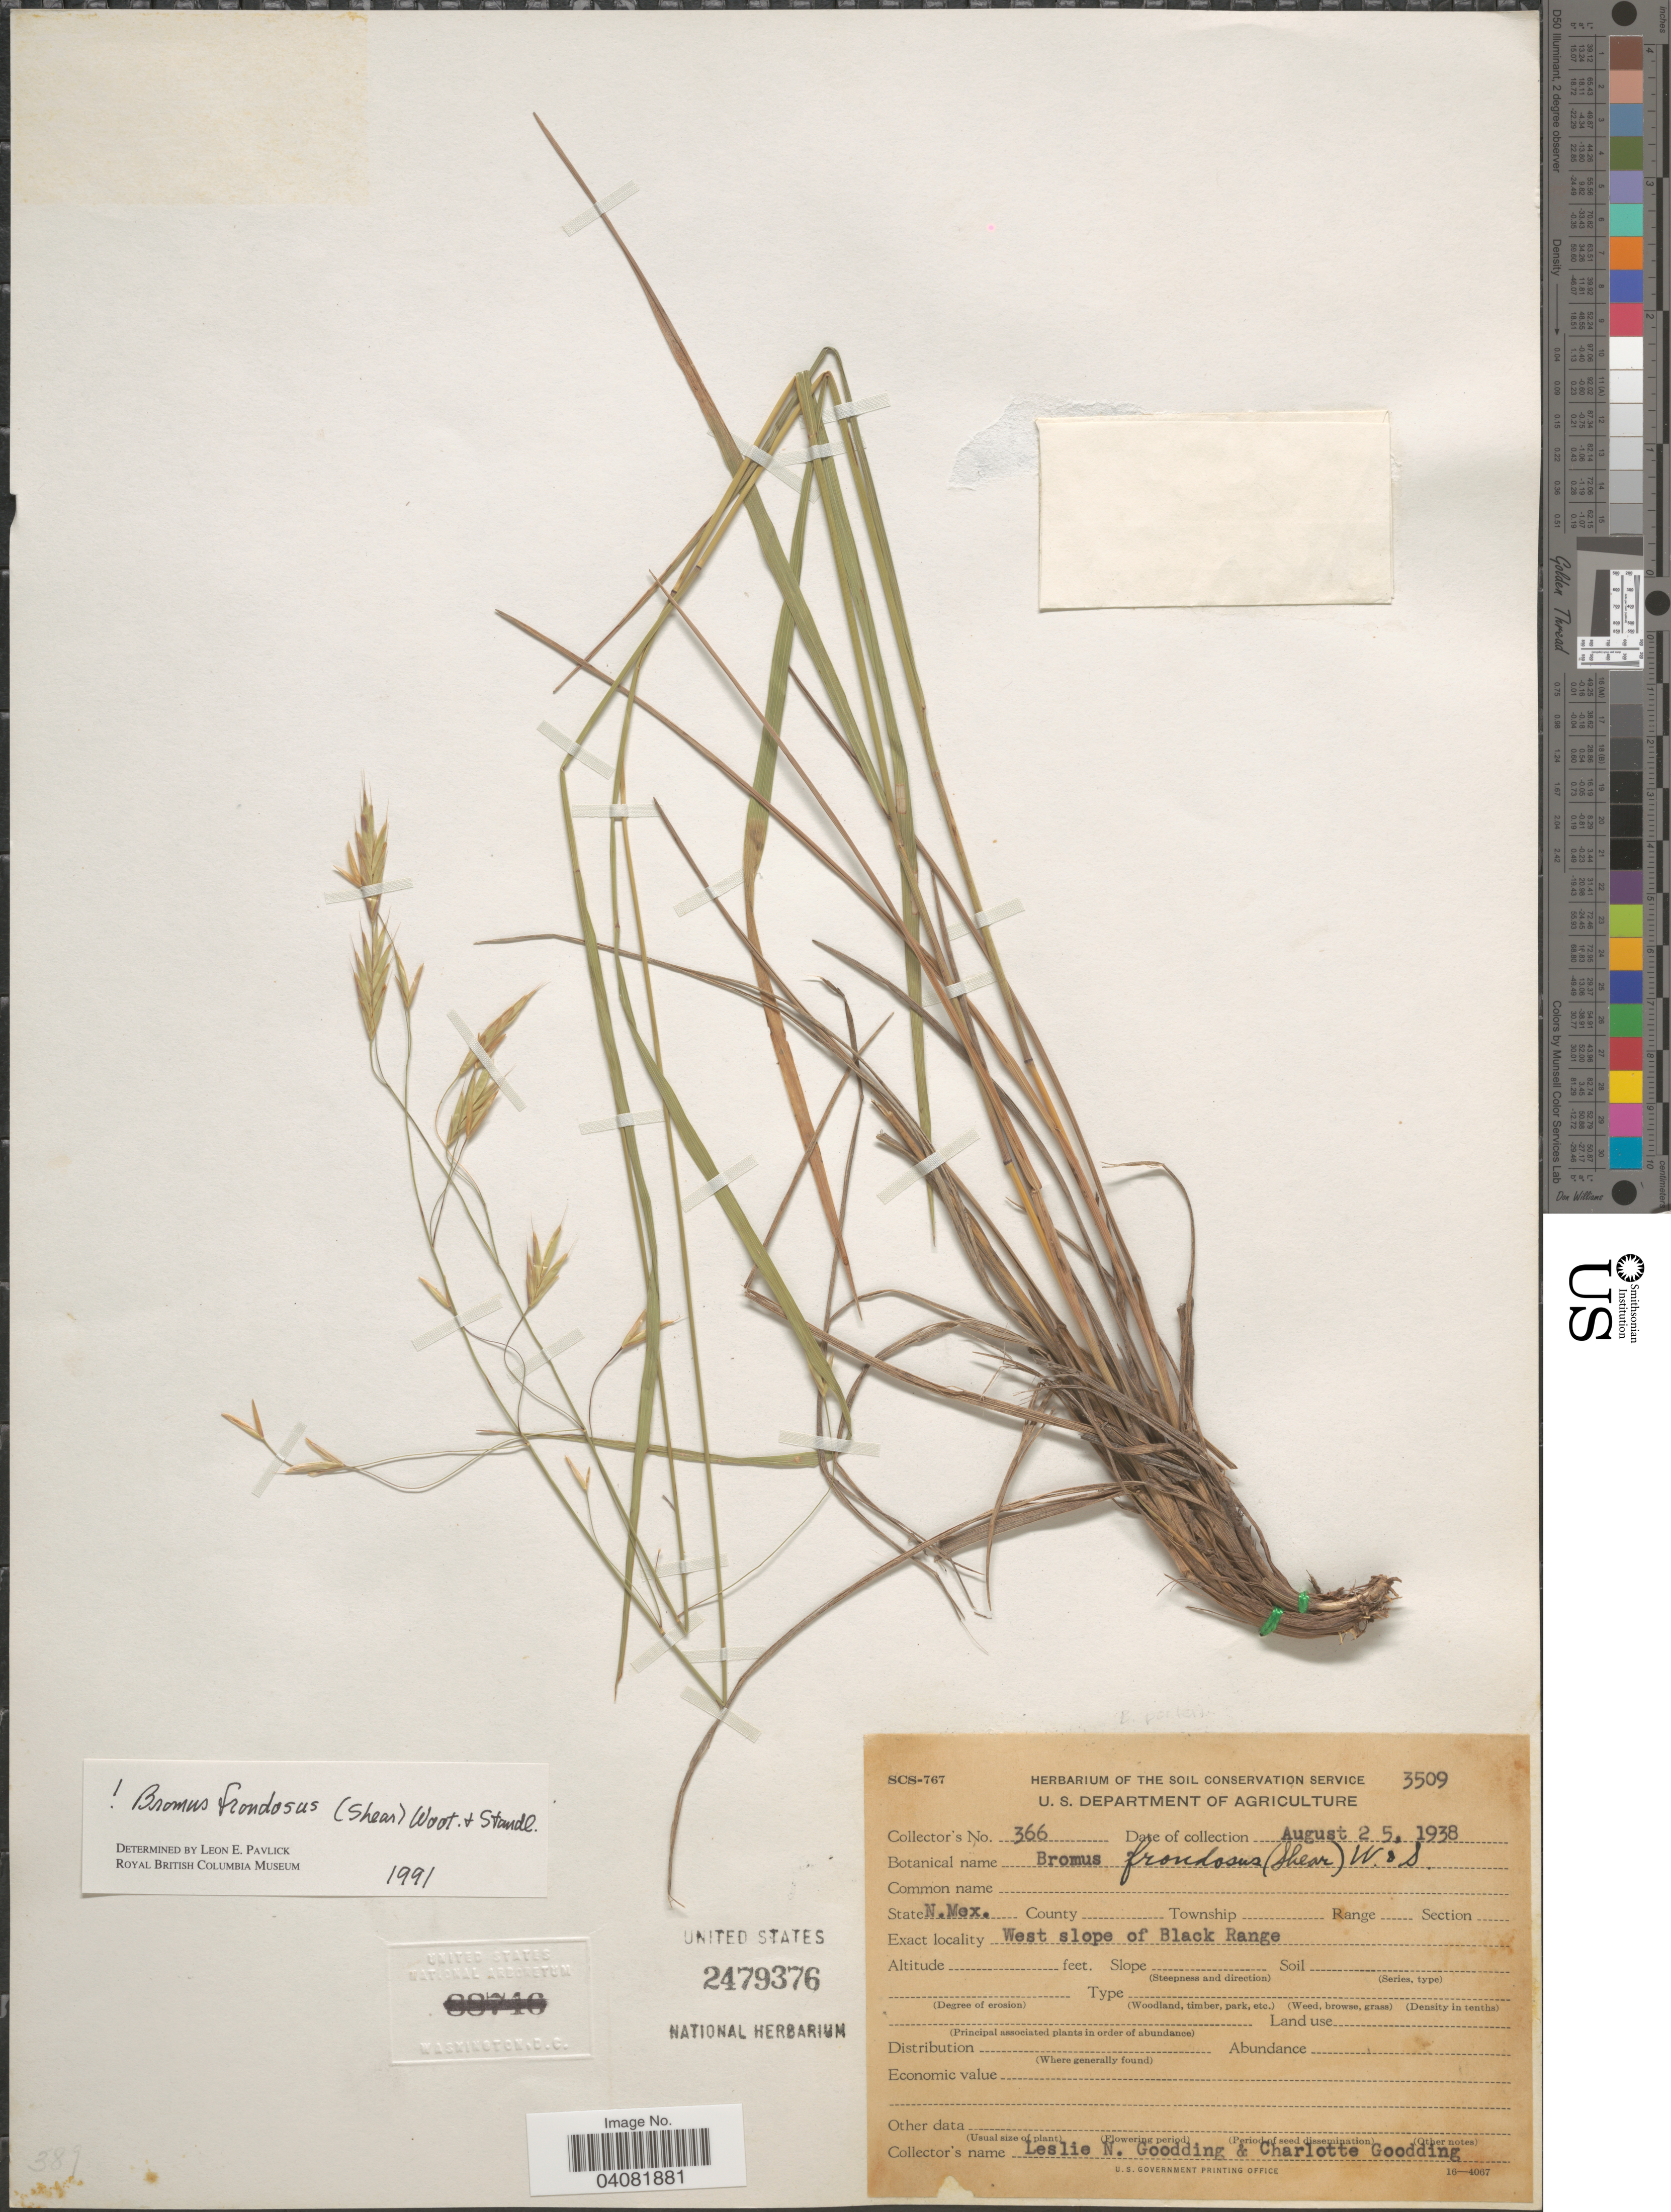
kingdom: Plantae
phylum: Tracheophyta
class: Liliopsida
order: Poales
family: Poaceae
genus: Bromus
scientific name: Bromus frondosus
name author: (Shear) Wooton & Standl.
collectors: L. N. Goodding & C. Goodding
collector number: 366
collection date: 1938-08-25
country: United States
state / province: New Mexico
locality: West slope of Black Range.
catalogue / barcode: US 2479376